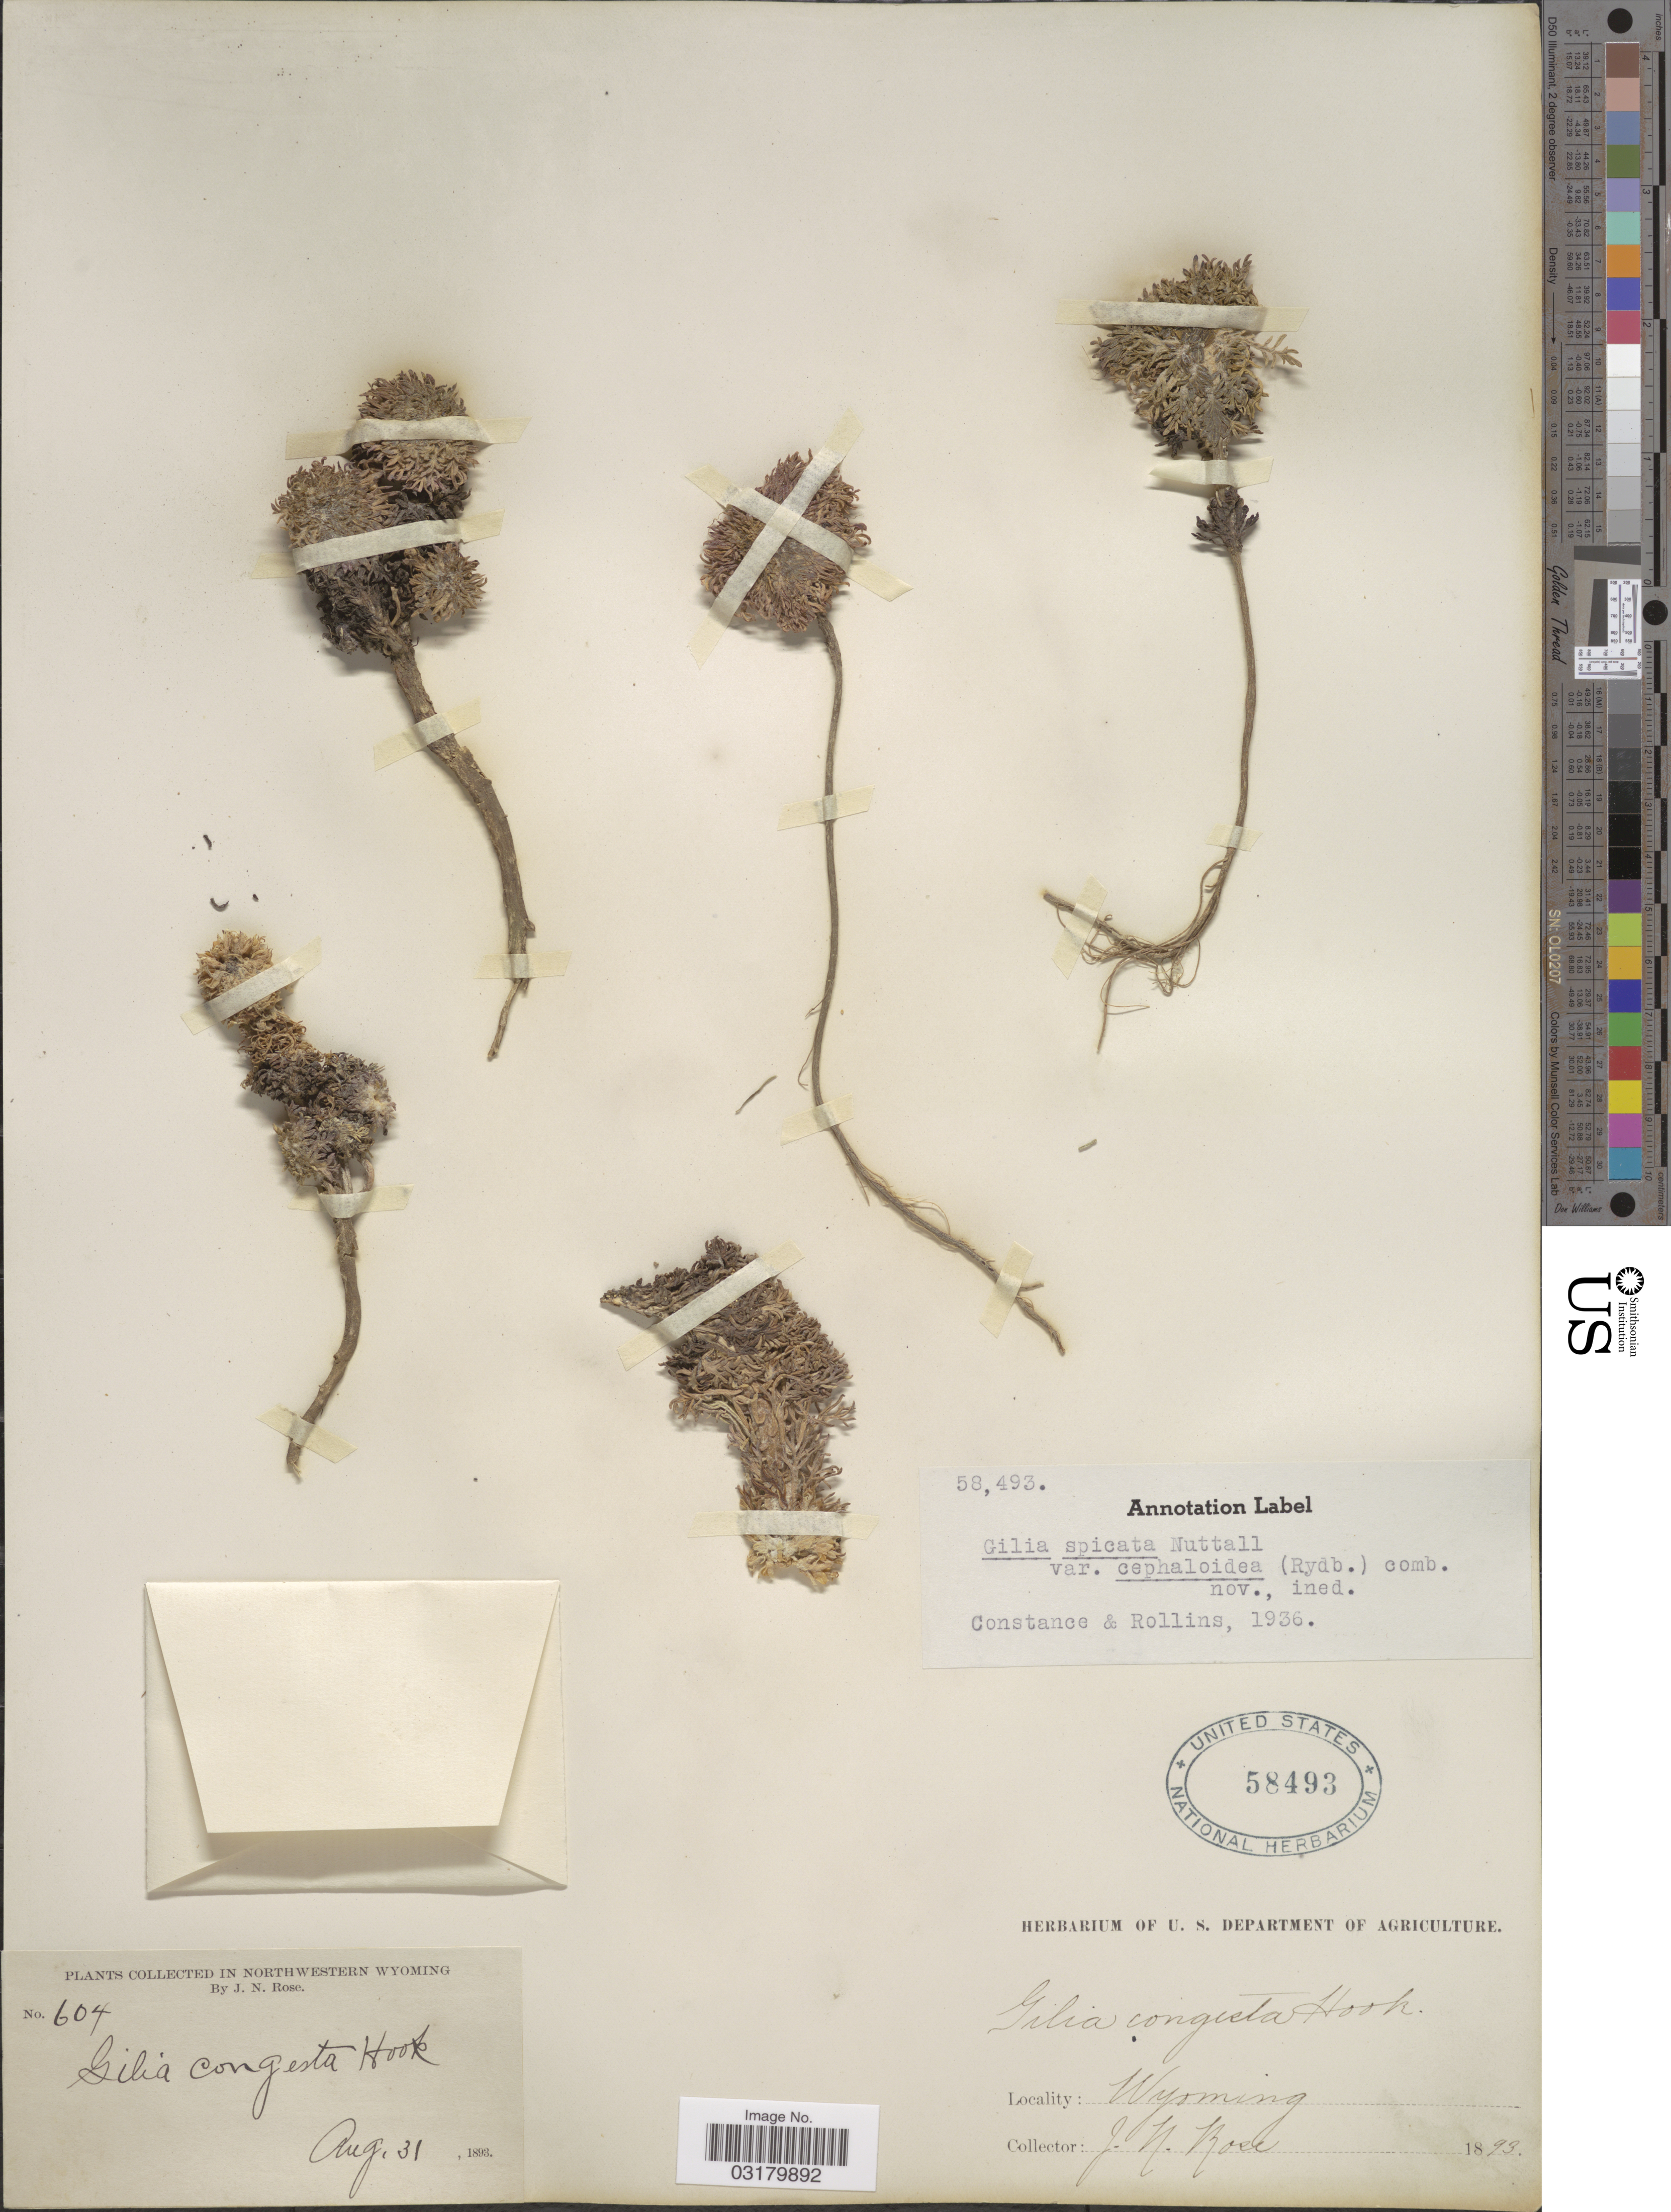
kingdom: Plantae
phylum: Tracheophyta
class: Magnoliopsida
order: Ericales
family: Polemoniaceae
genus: Ipomopsis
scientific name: Ipomopsis spicata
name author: (Nutt.) V.E. Grant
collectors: J. N. Rose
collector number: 604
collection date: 1893-08-31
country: United States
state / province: Wyoming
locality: Northwestern Wyoming.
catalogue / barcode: US 58493